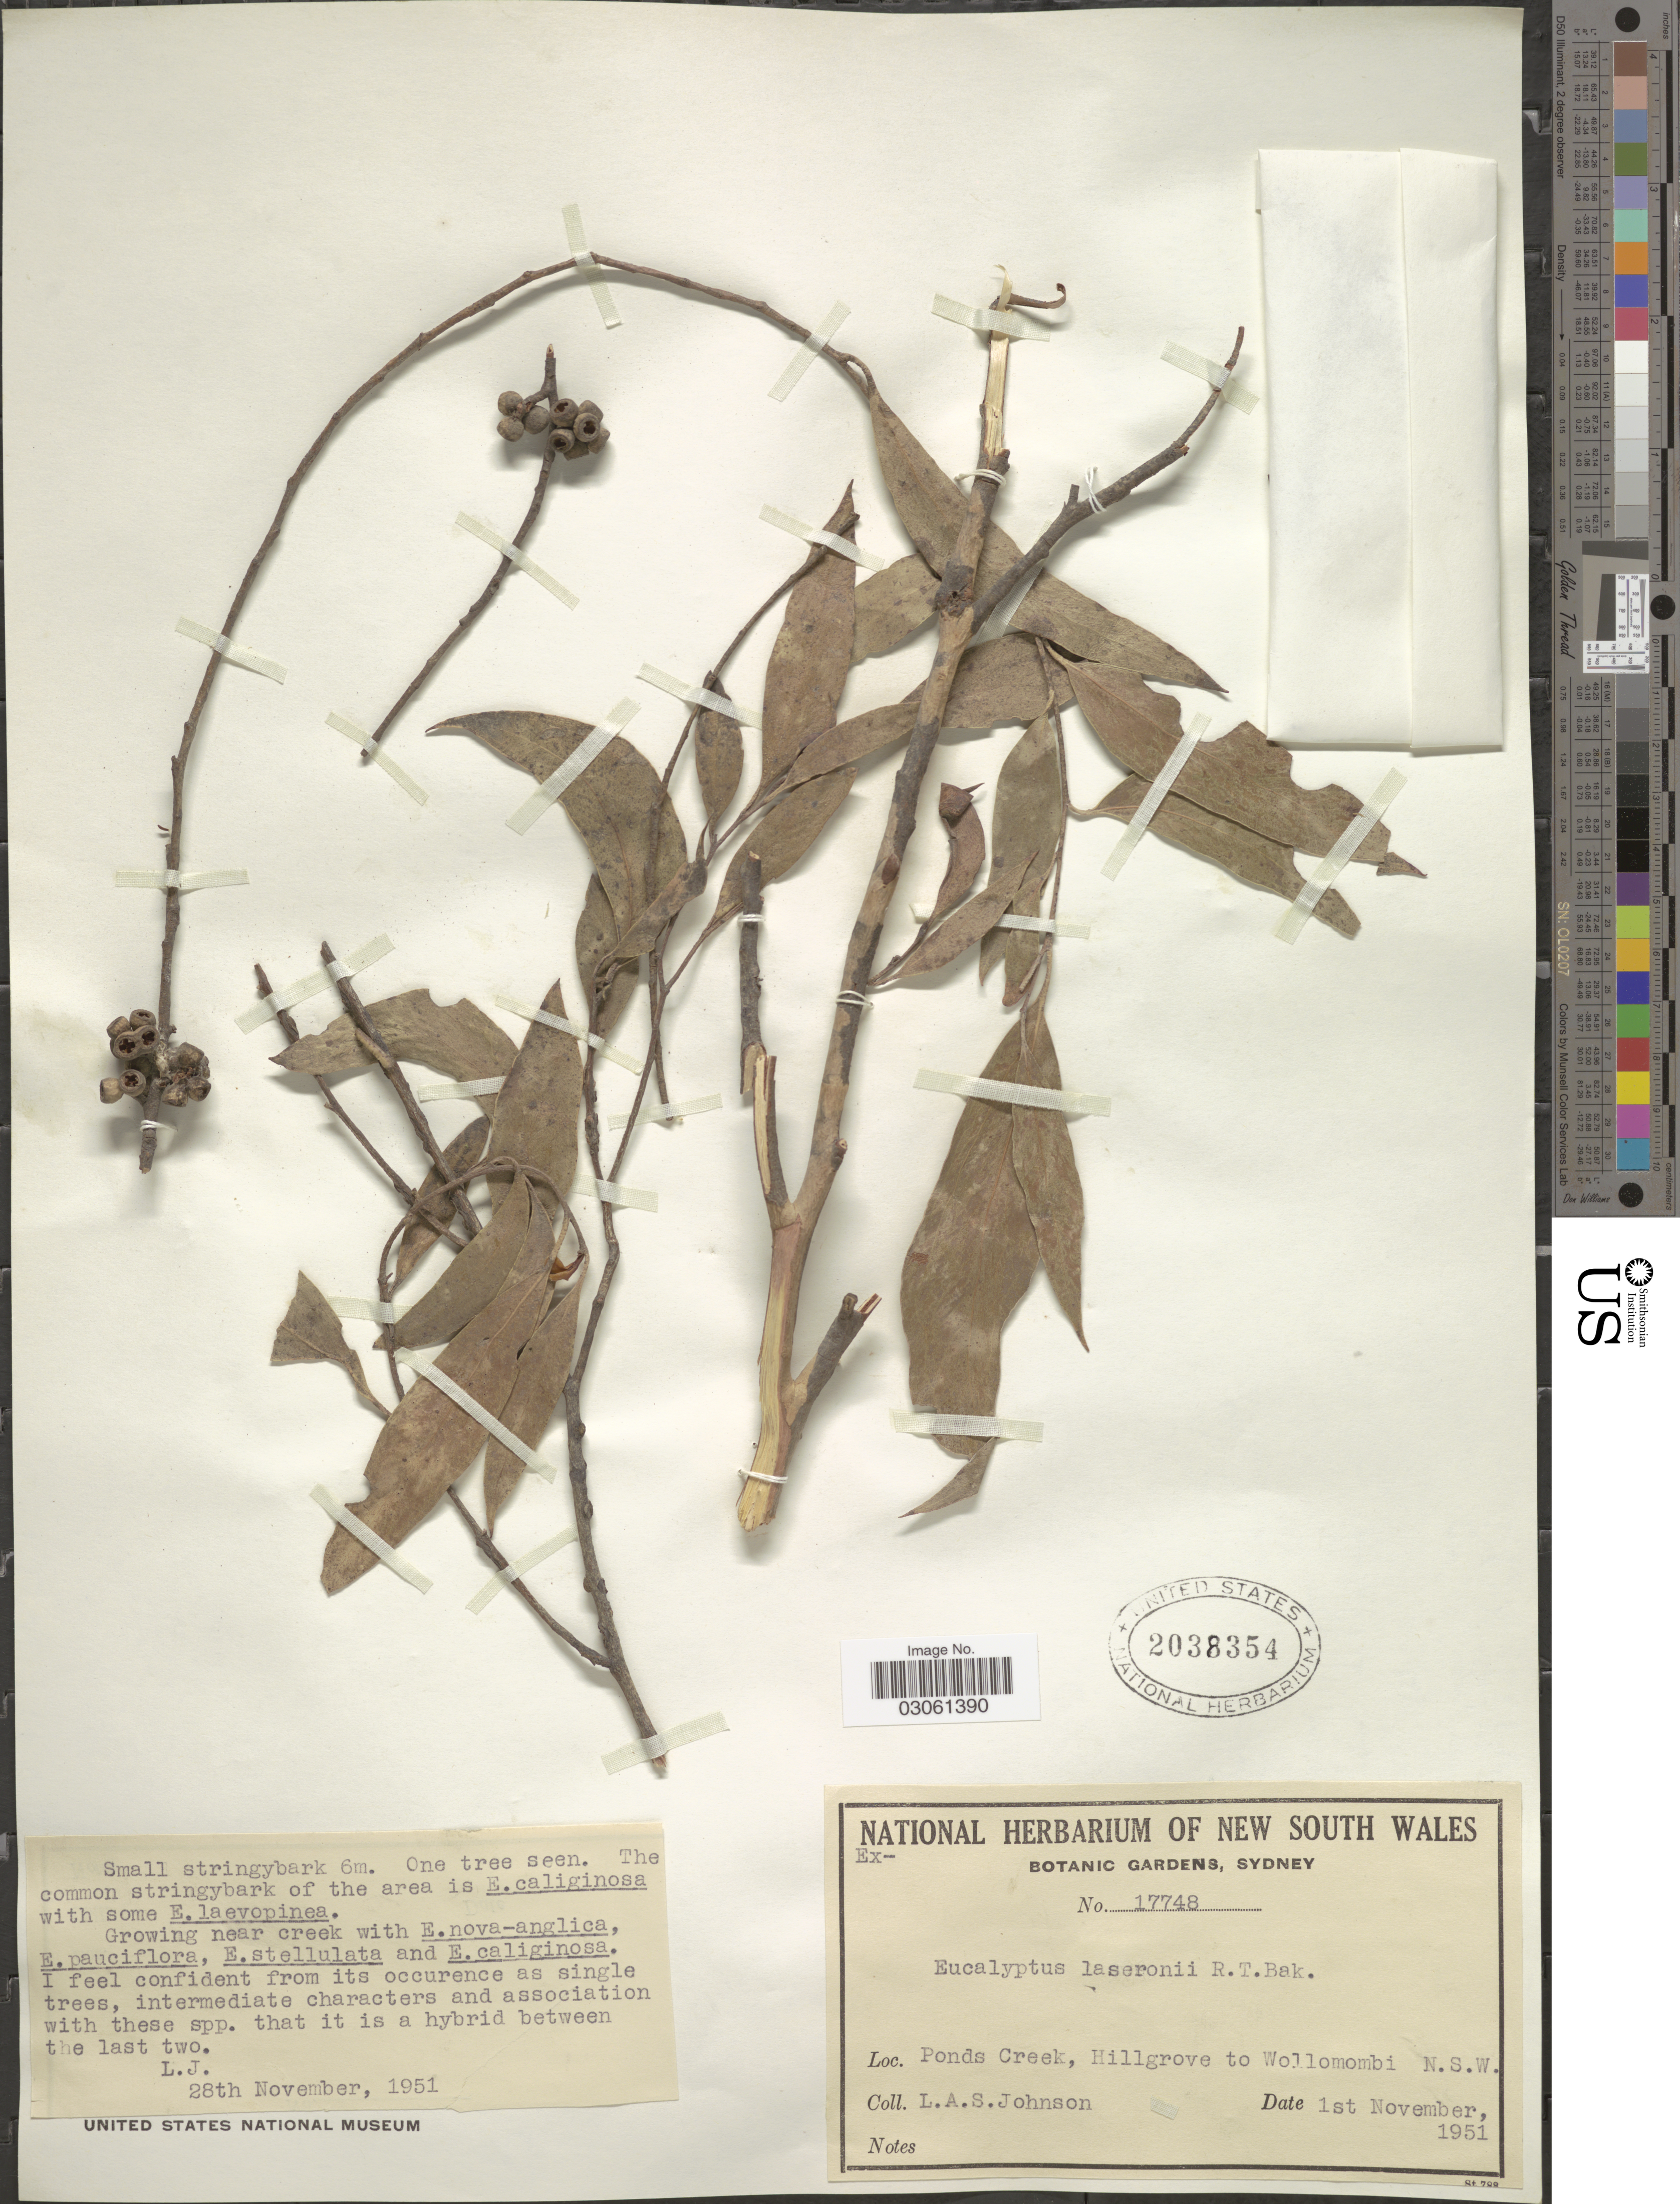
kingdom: Plantae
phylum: Tracheophyta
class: Magnoliopsida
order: Myrtales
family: Myrtaceae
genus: Eucalyptus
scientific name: Eucalyptus x laseronii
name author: R.T. Baker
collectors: L. A. S. Johnson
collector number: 17748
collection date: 1951-11-01/1951-11-28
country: Australia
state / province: New South Wales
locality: Ponds Creek, Hillgrove to Wollomombi N. S. W.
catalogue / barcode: US 2038354